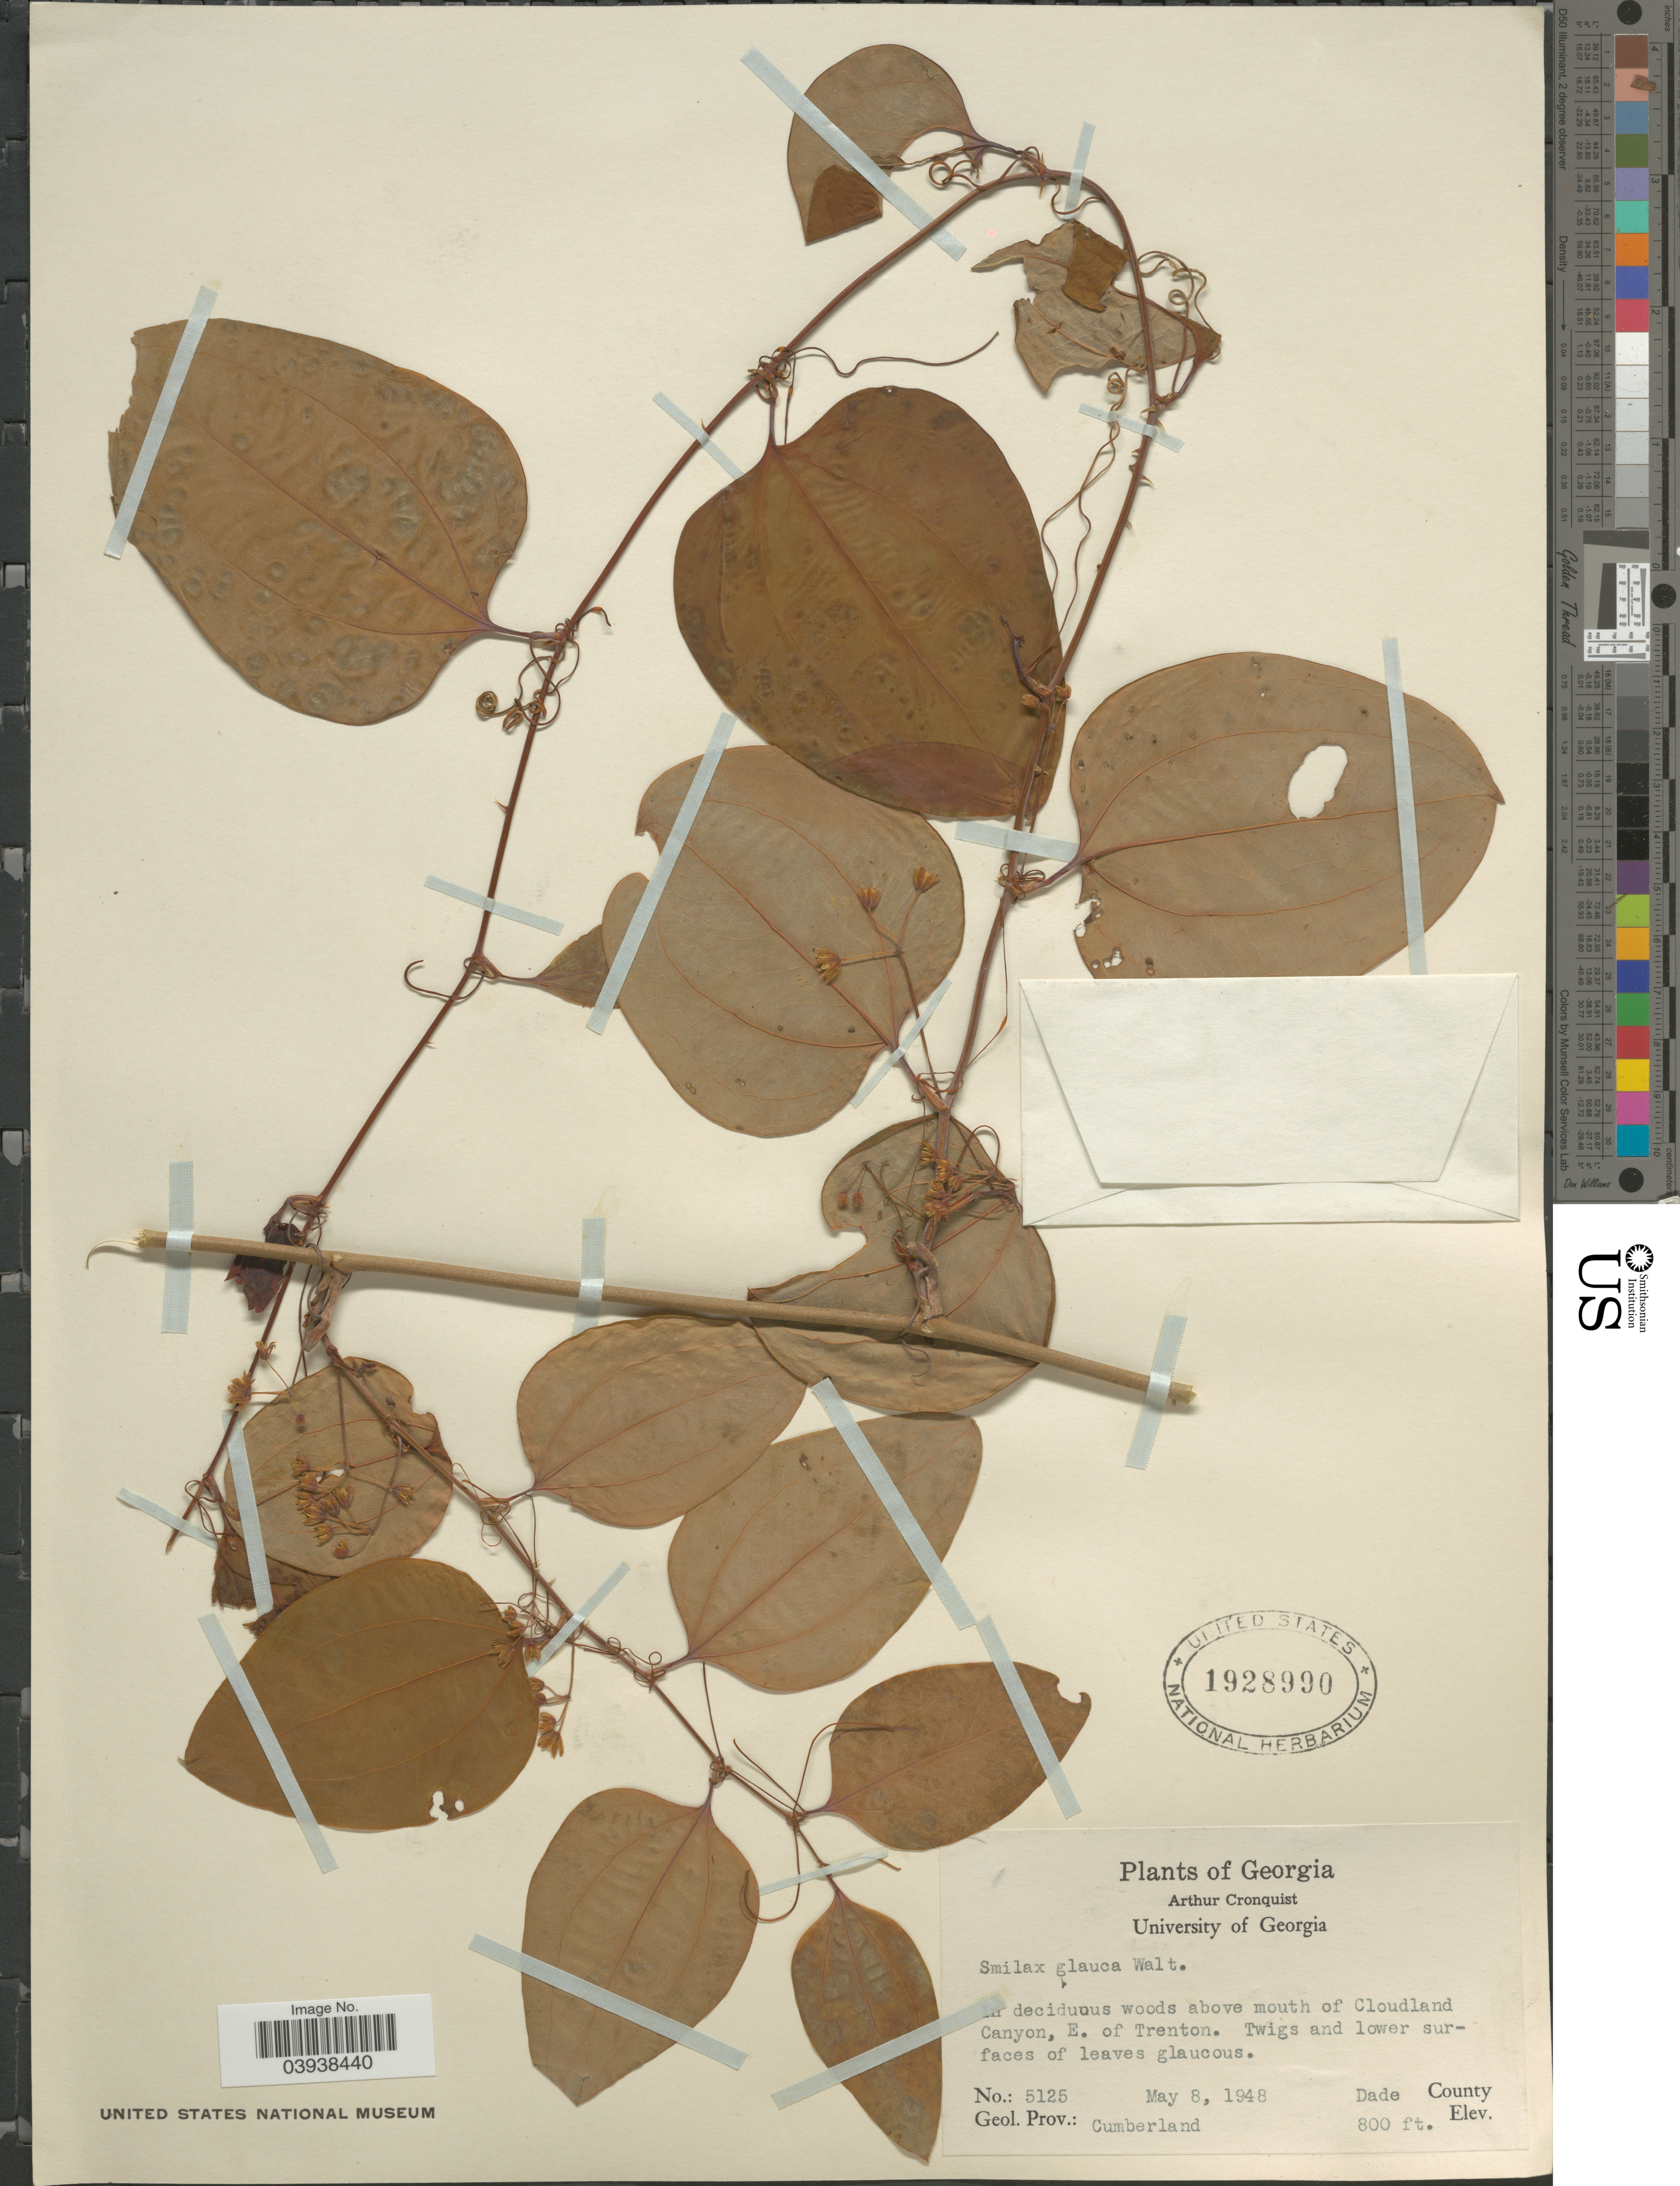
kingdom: Plantae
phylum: Tracheophyta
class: Liliopsida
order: Liliales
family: Smilacaceae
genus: Smilax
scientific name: Smilax glauca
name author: Walter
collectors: A. J. Cronquist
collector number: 5125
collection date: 1948-05-08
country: United States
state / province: Georgia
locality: In deciuous woods above mouth of Cloudland Canyon, E. of Trenton. Dade County. Geol. Prov.: Cumberland.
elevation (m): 244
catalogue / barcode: US 1928990